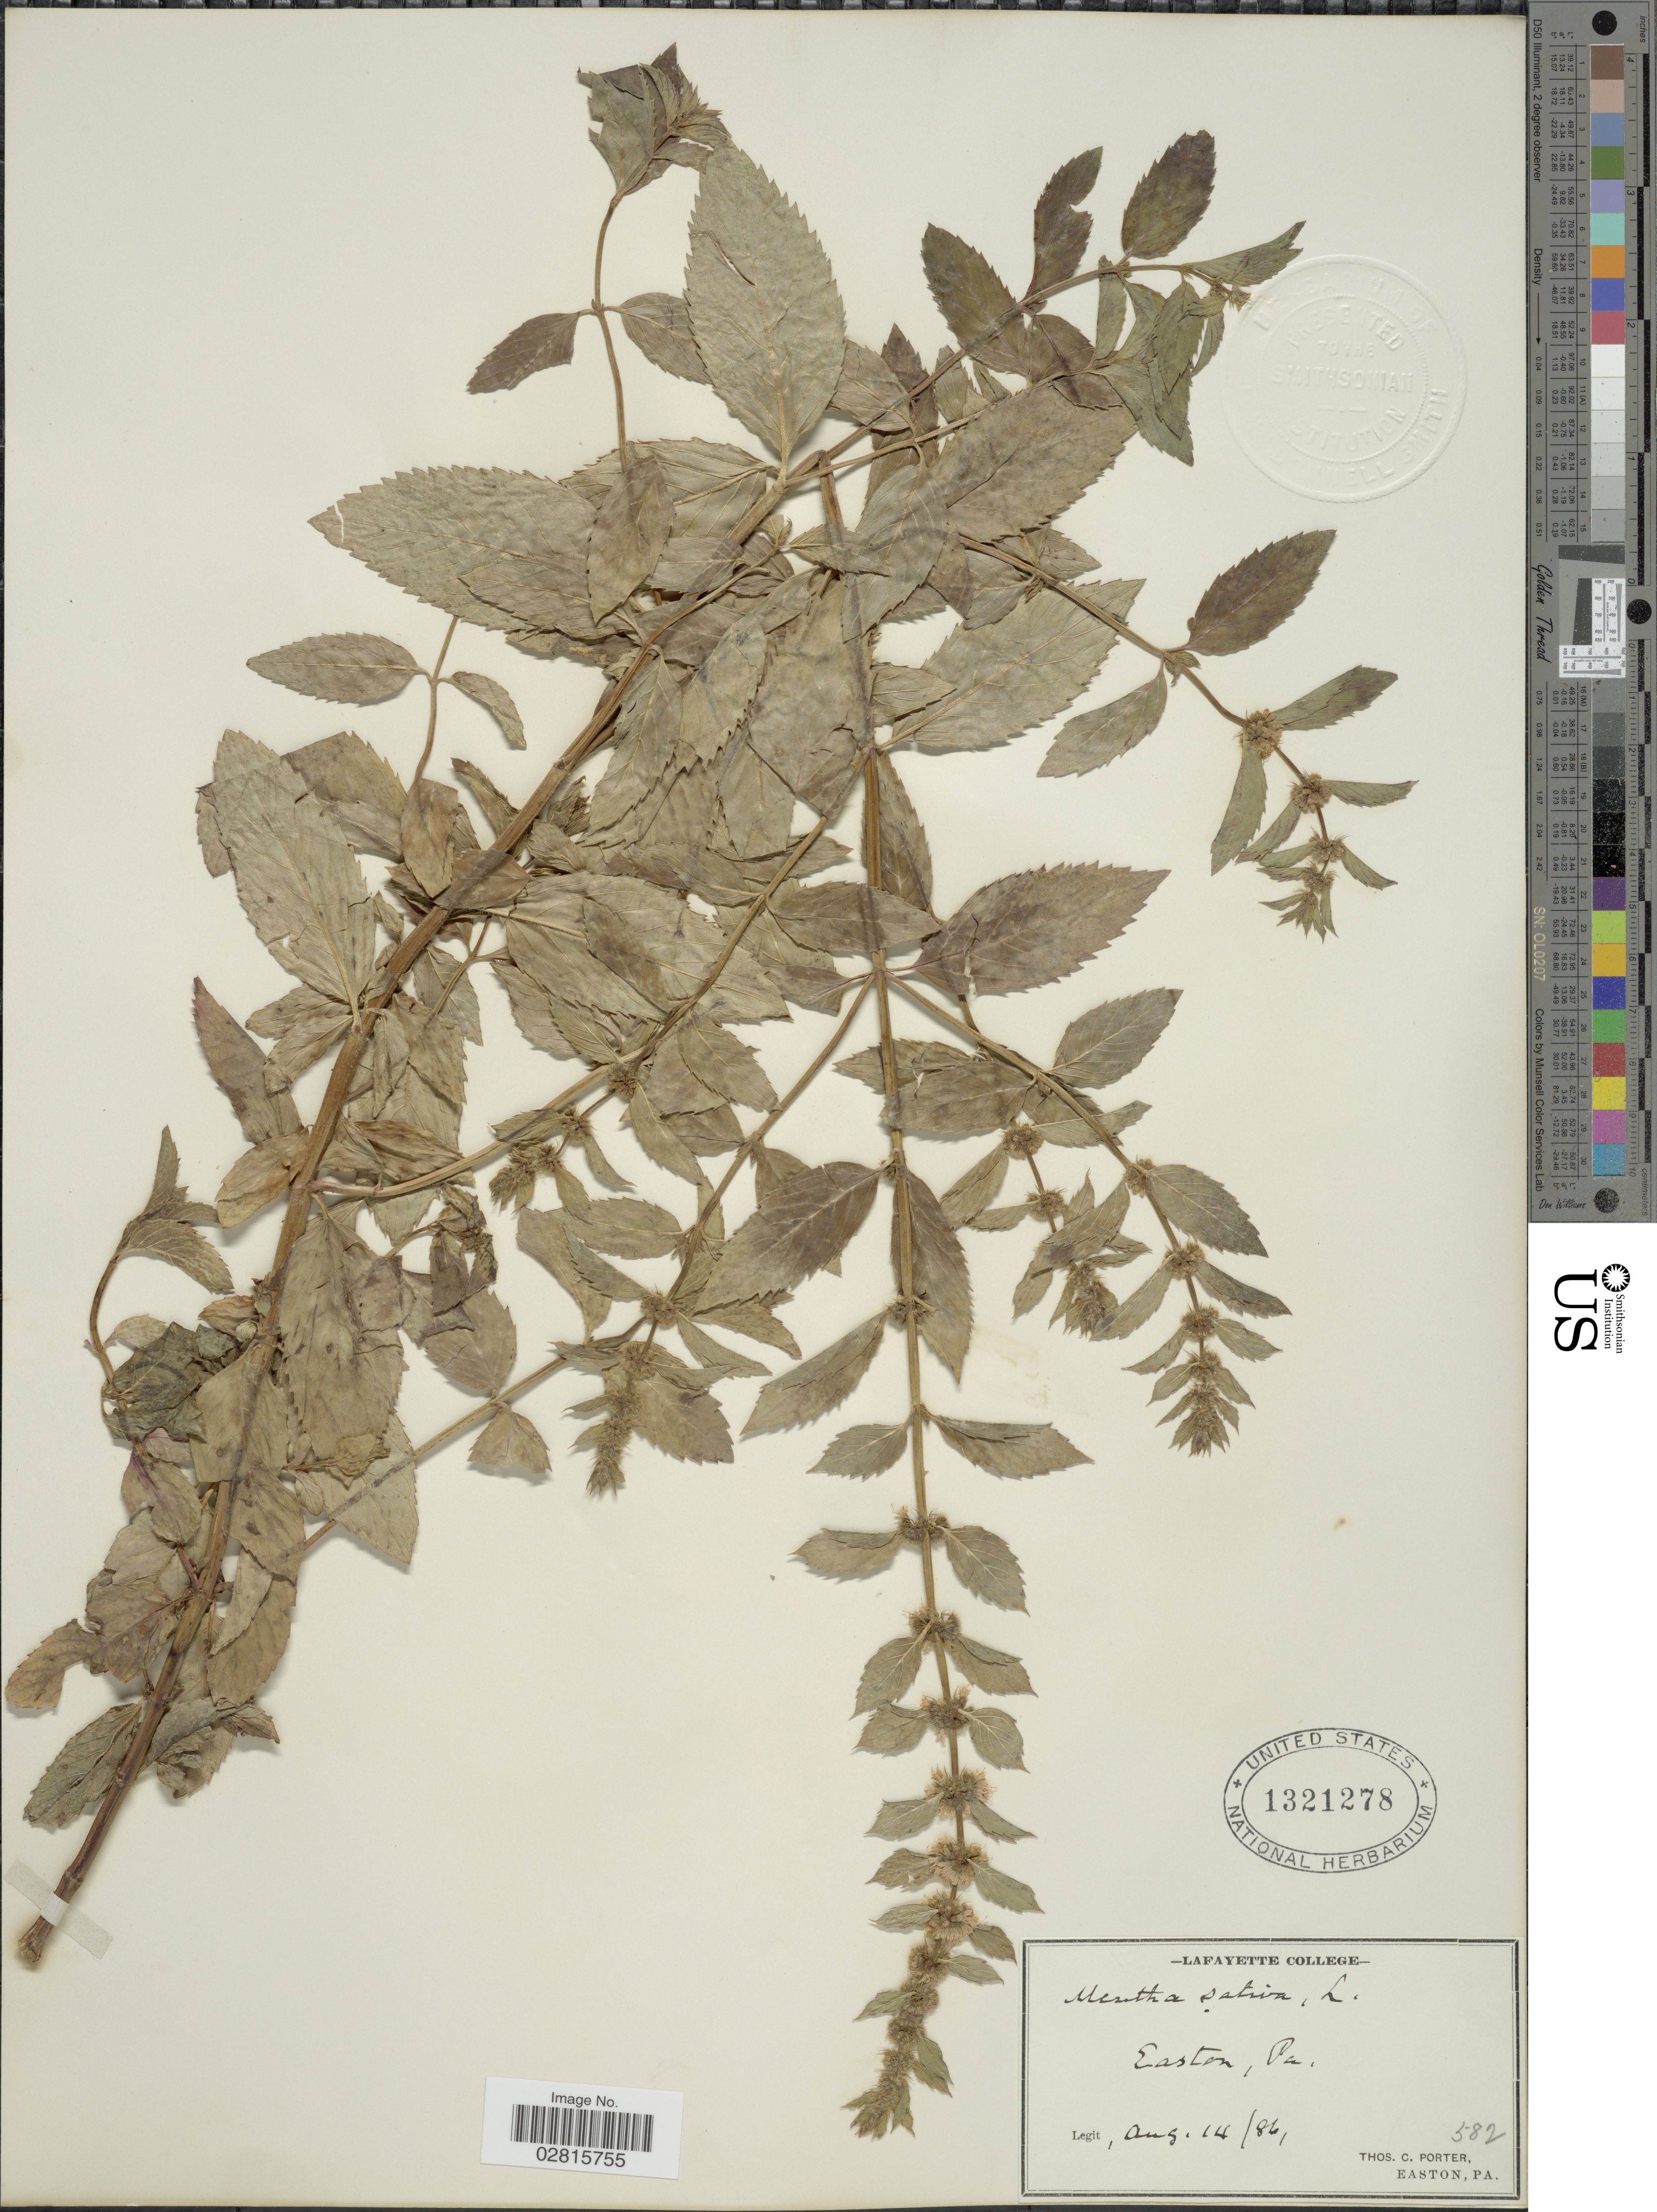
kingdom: Plantae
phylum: Tracheophyta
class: Magnoliopsida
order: Lamiales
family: Lamiaceae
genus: Mentha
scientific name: Mentha x sativa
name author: L.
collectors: T. Porter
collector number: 582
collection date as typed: Transcribed d/m/y: 14/8/86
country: United States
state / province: Pennsylvania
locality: Easton, Pa.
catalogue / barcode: US 1321278